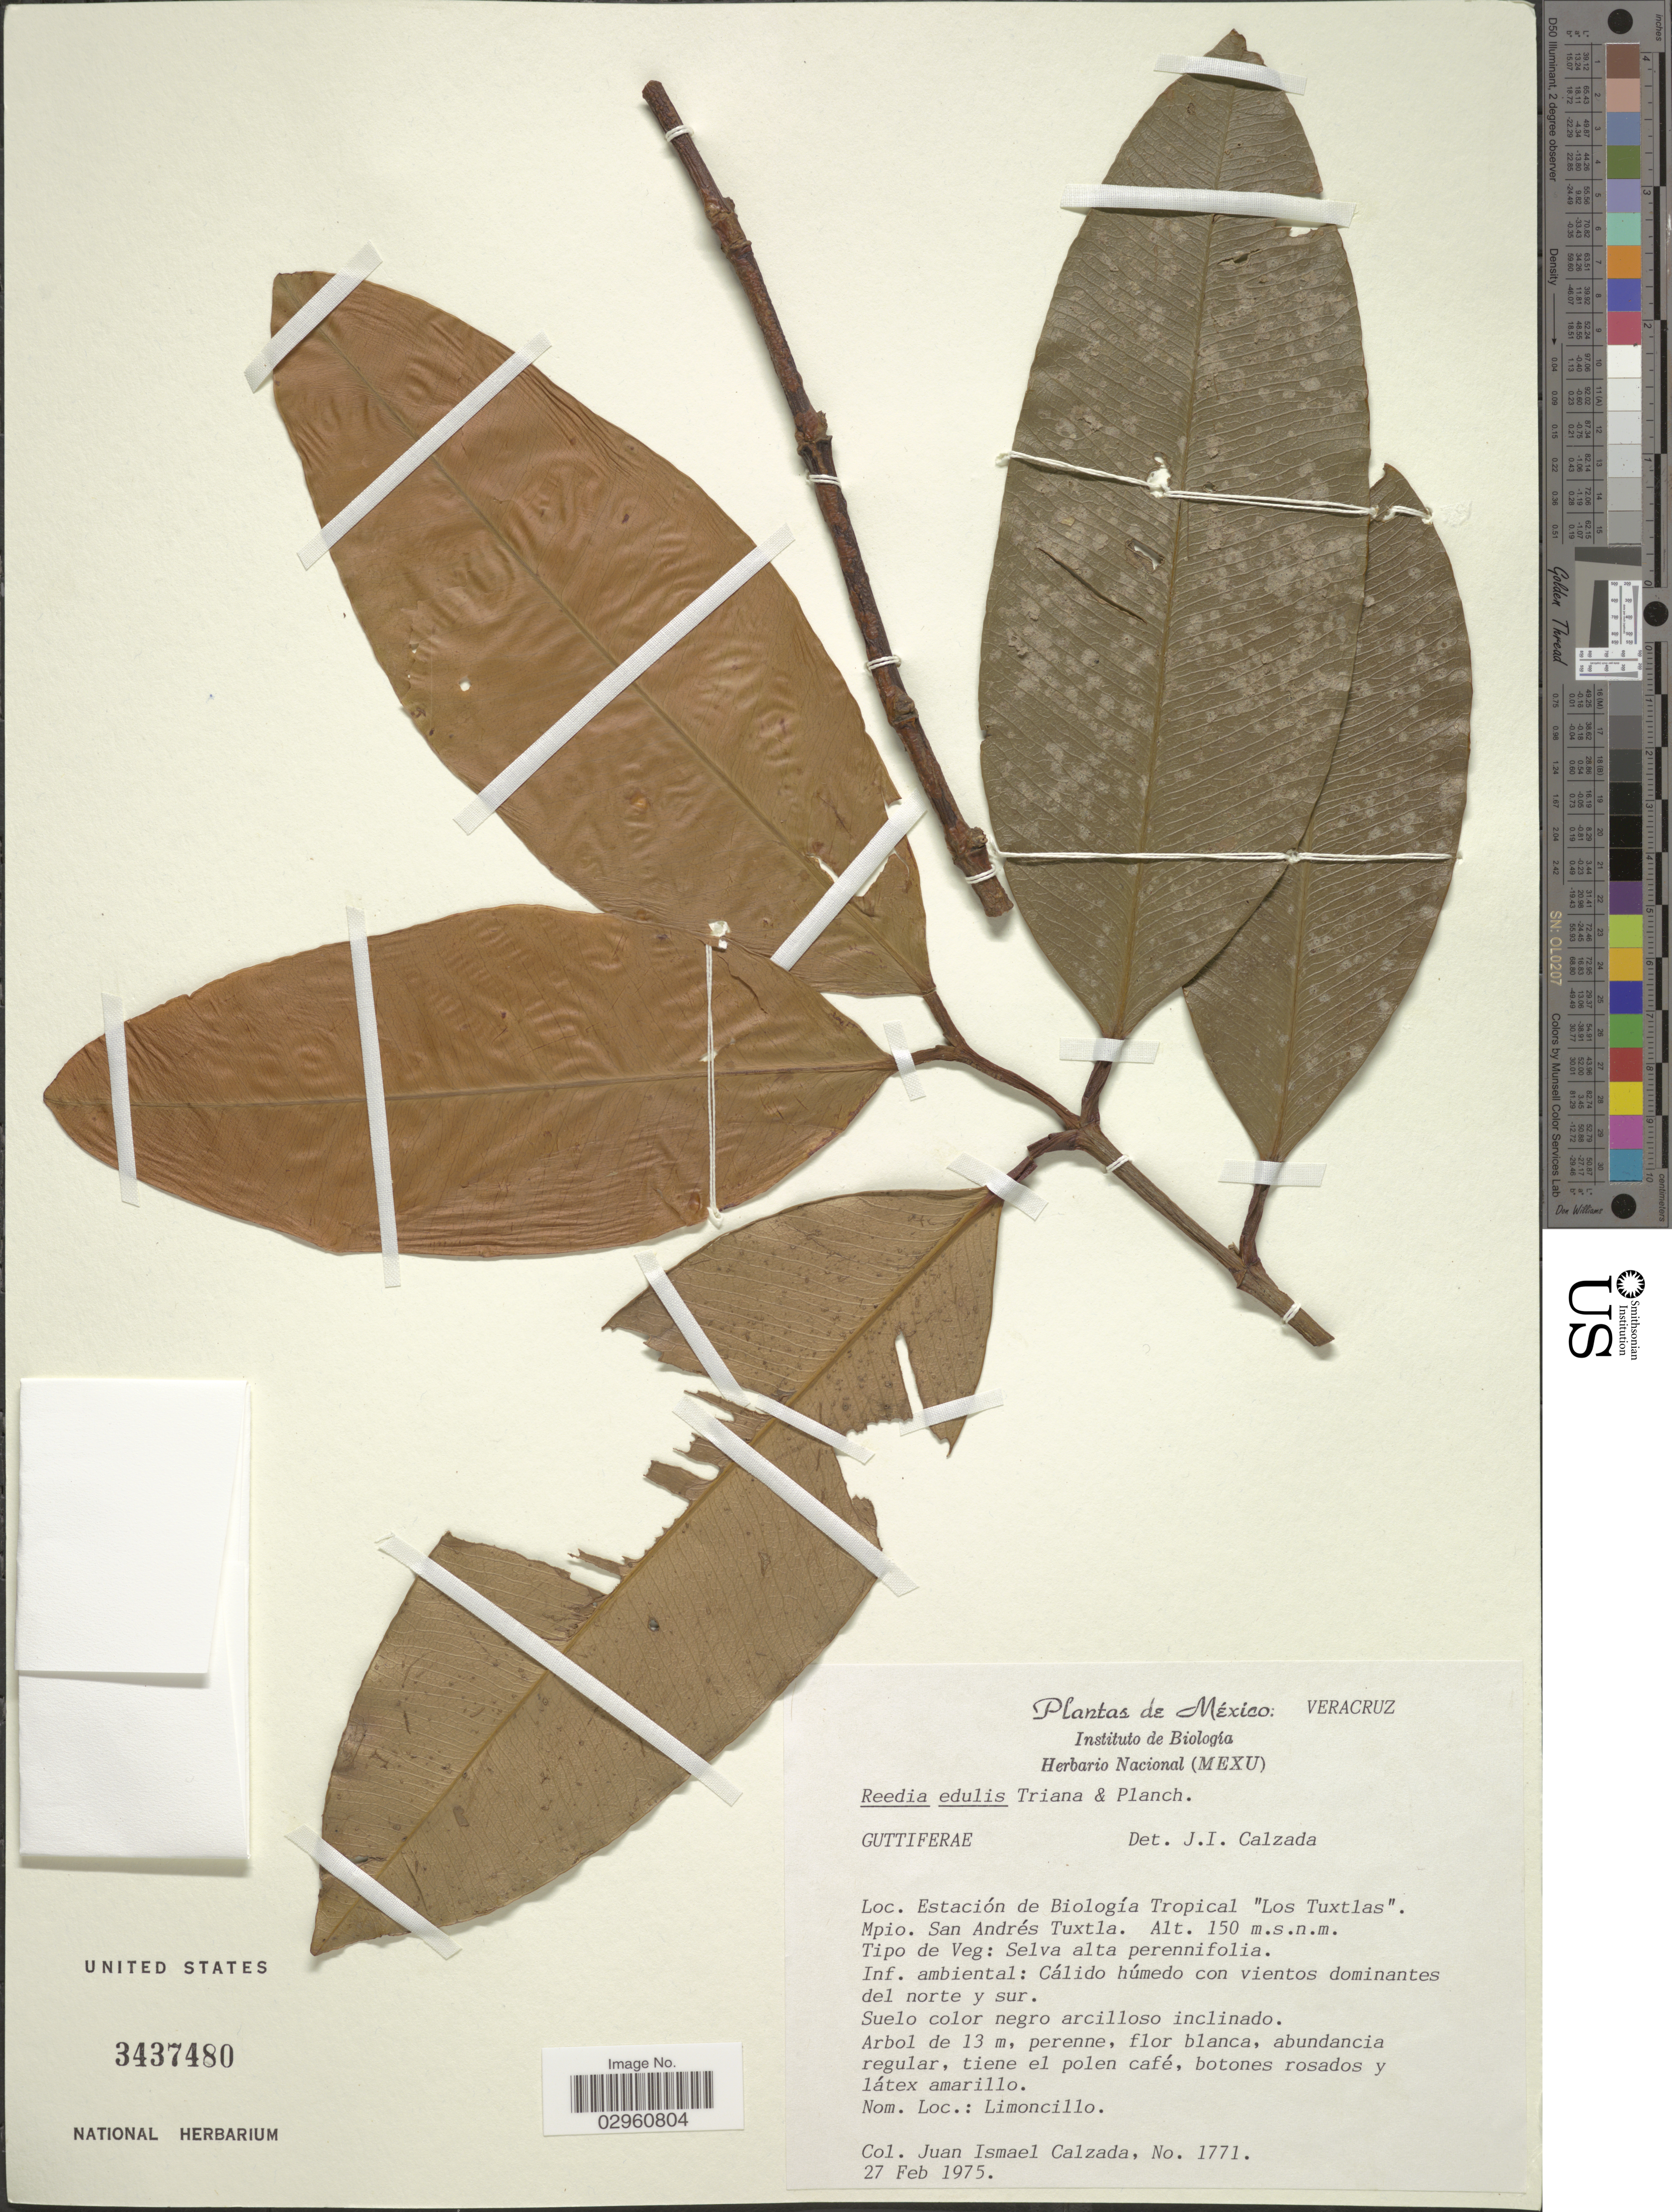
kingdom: Plantae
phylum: Tracheophyta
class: Magnoliopsida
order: Malpighiales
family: Clusiaceae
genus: Garcinia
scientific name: Garcinia intermedia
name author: (Pittier) Hammel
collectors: J. I. Calzada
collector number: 1771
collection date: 1975-02-27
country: Mexico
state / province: Veracruz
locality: Veracruz. Estación de Biología Tropical "Los Tuxtlas". Mpio. San Andrés Tuxtla.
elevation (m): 150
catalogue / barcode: US 3437480